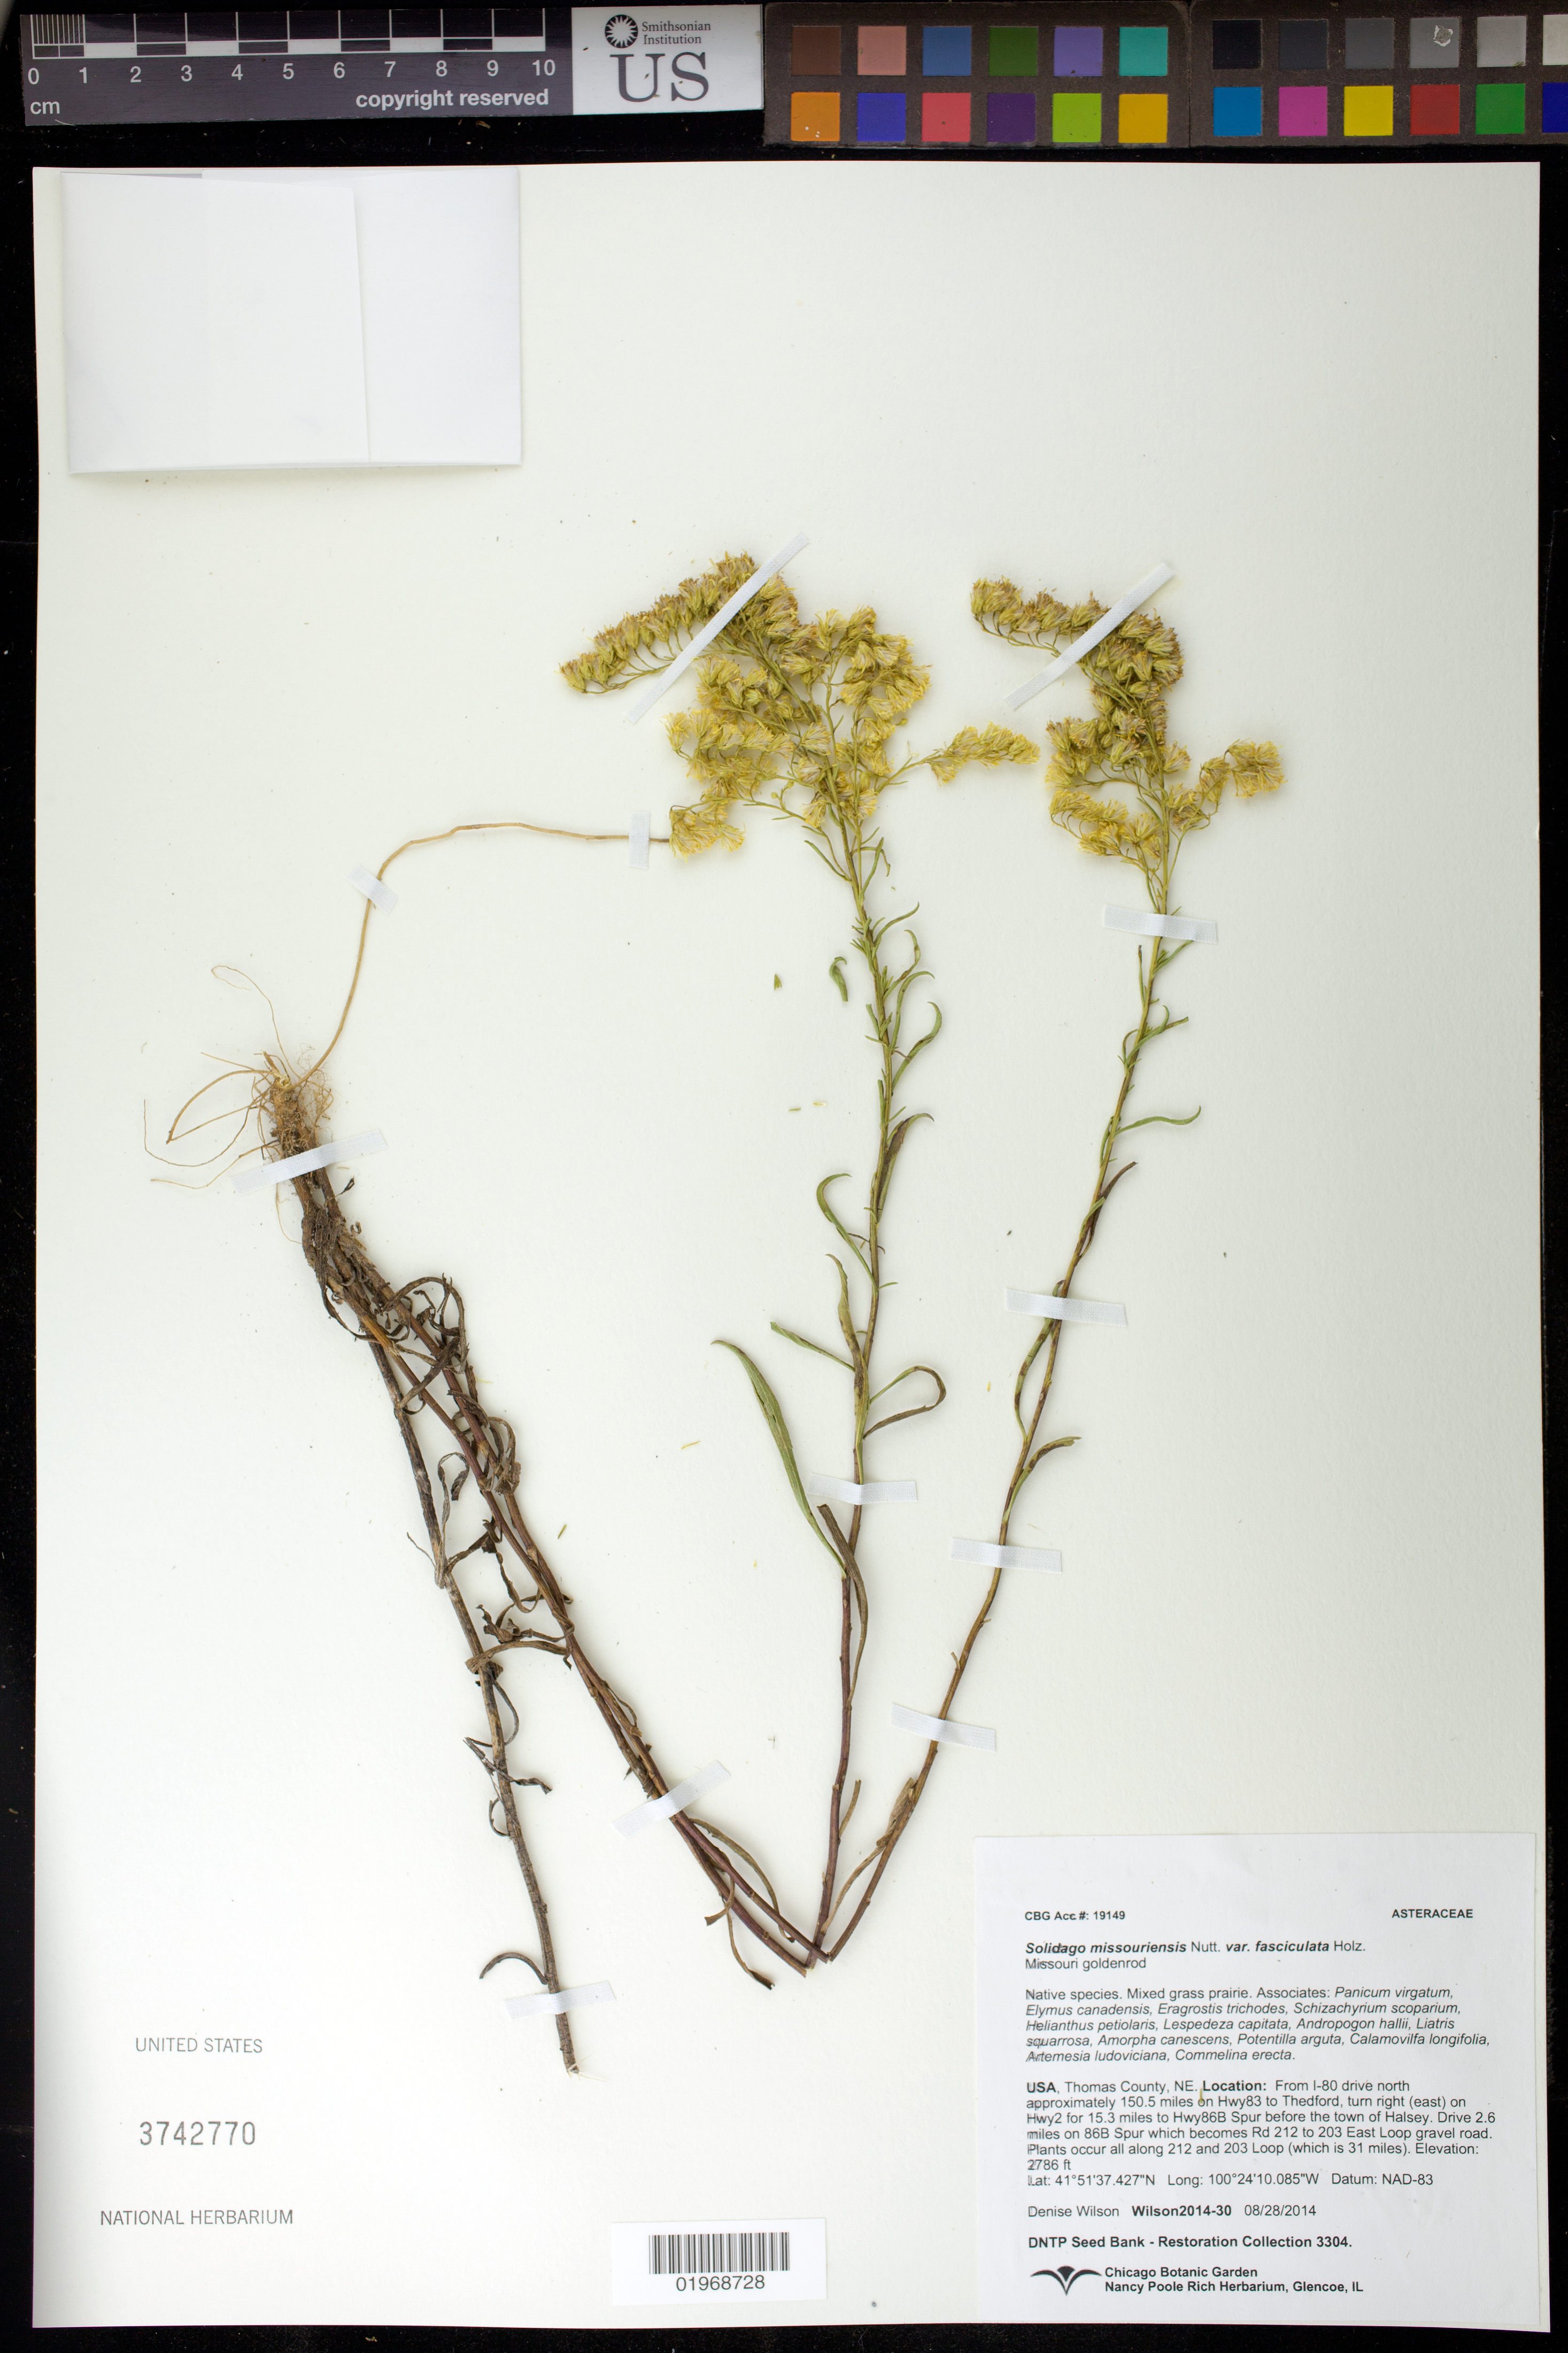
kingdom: Plantae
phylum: Tracheophyta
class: Magnoliopsida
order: Asterales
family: Asteraceae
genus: Solidago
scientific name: Solidago missouriensis var. fasciculata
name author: Holz.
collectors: D. Wilson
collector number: Wilson2014-30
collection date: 2014-08-28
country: United States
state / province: Nebraska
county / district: Thomas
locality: Along 212 Rd and 203 Loop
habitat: Mixed grass prairie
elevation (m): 849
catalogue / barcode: US 3742770